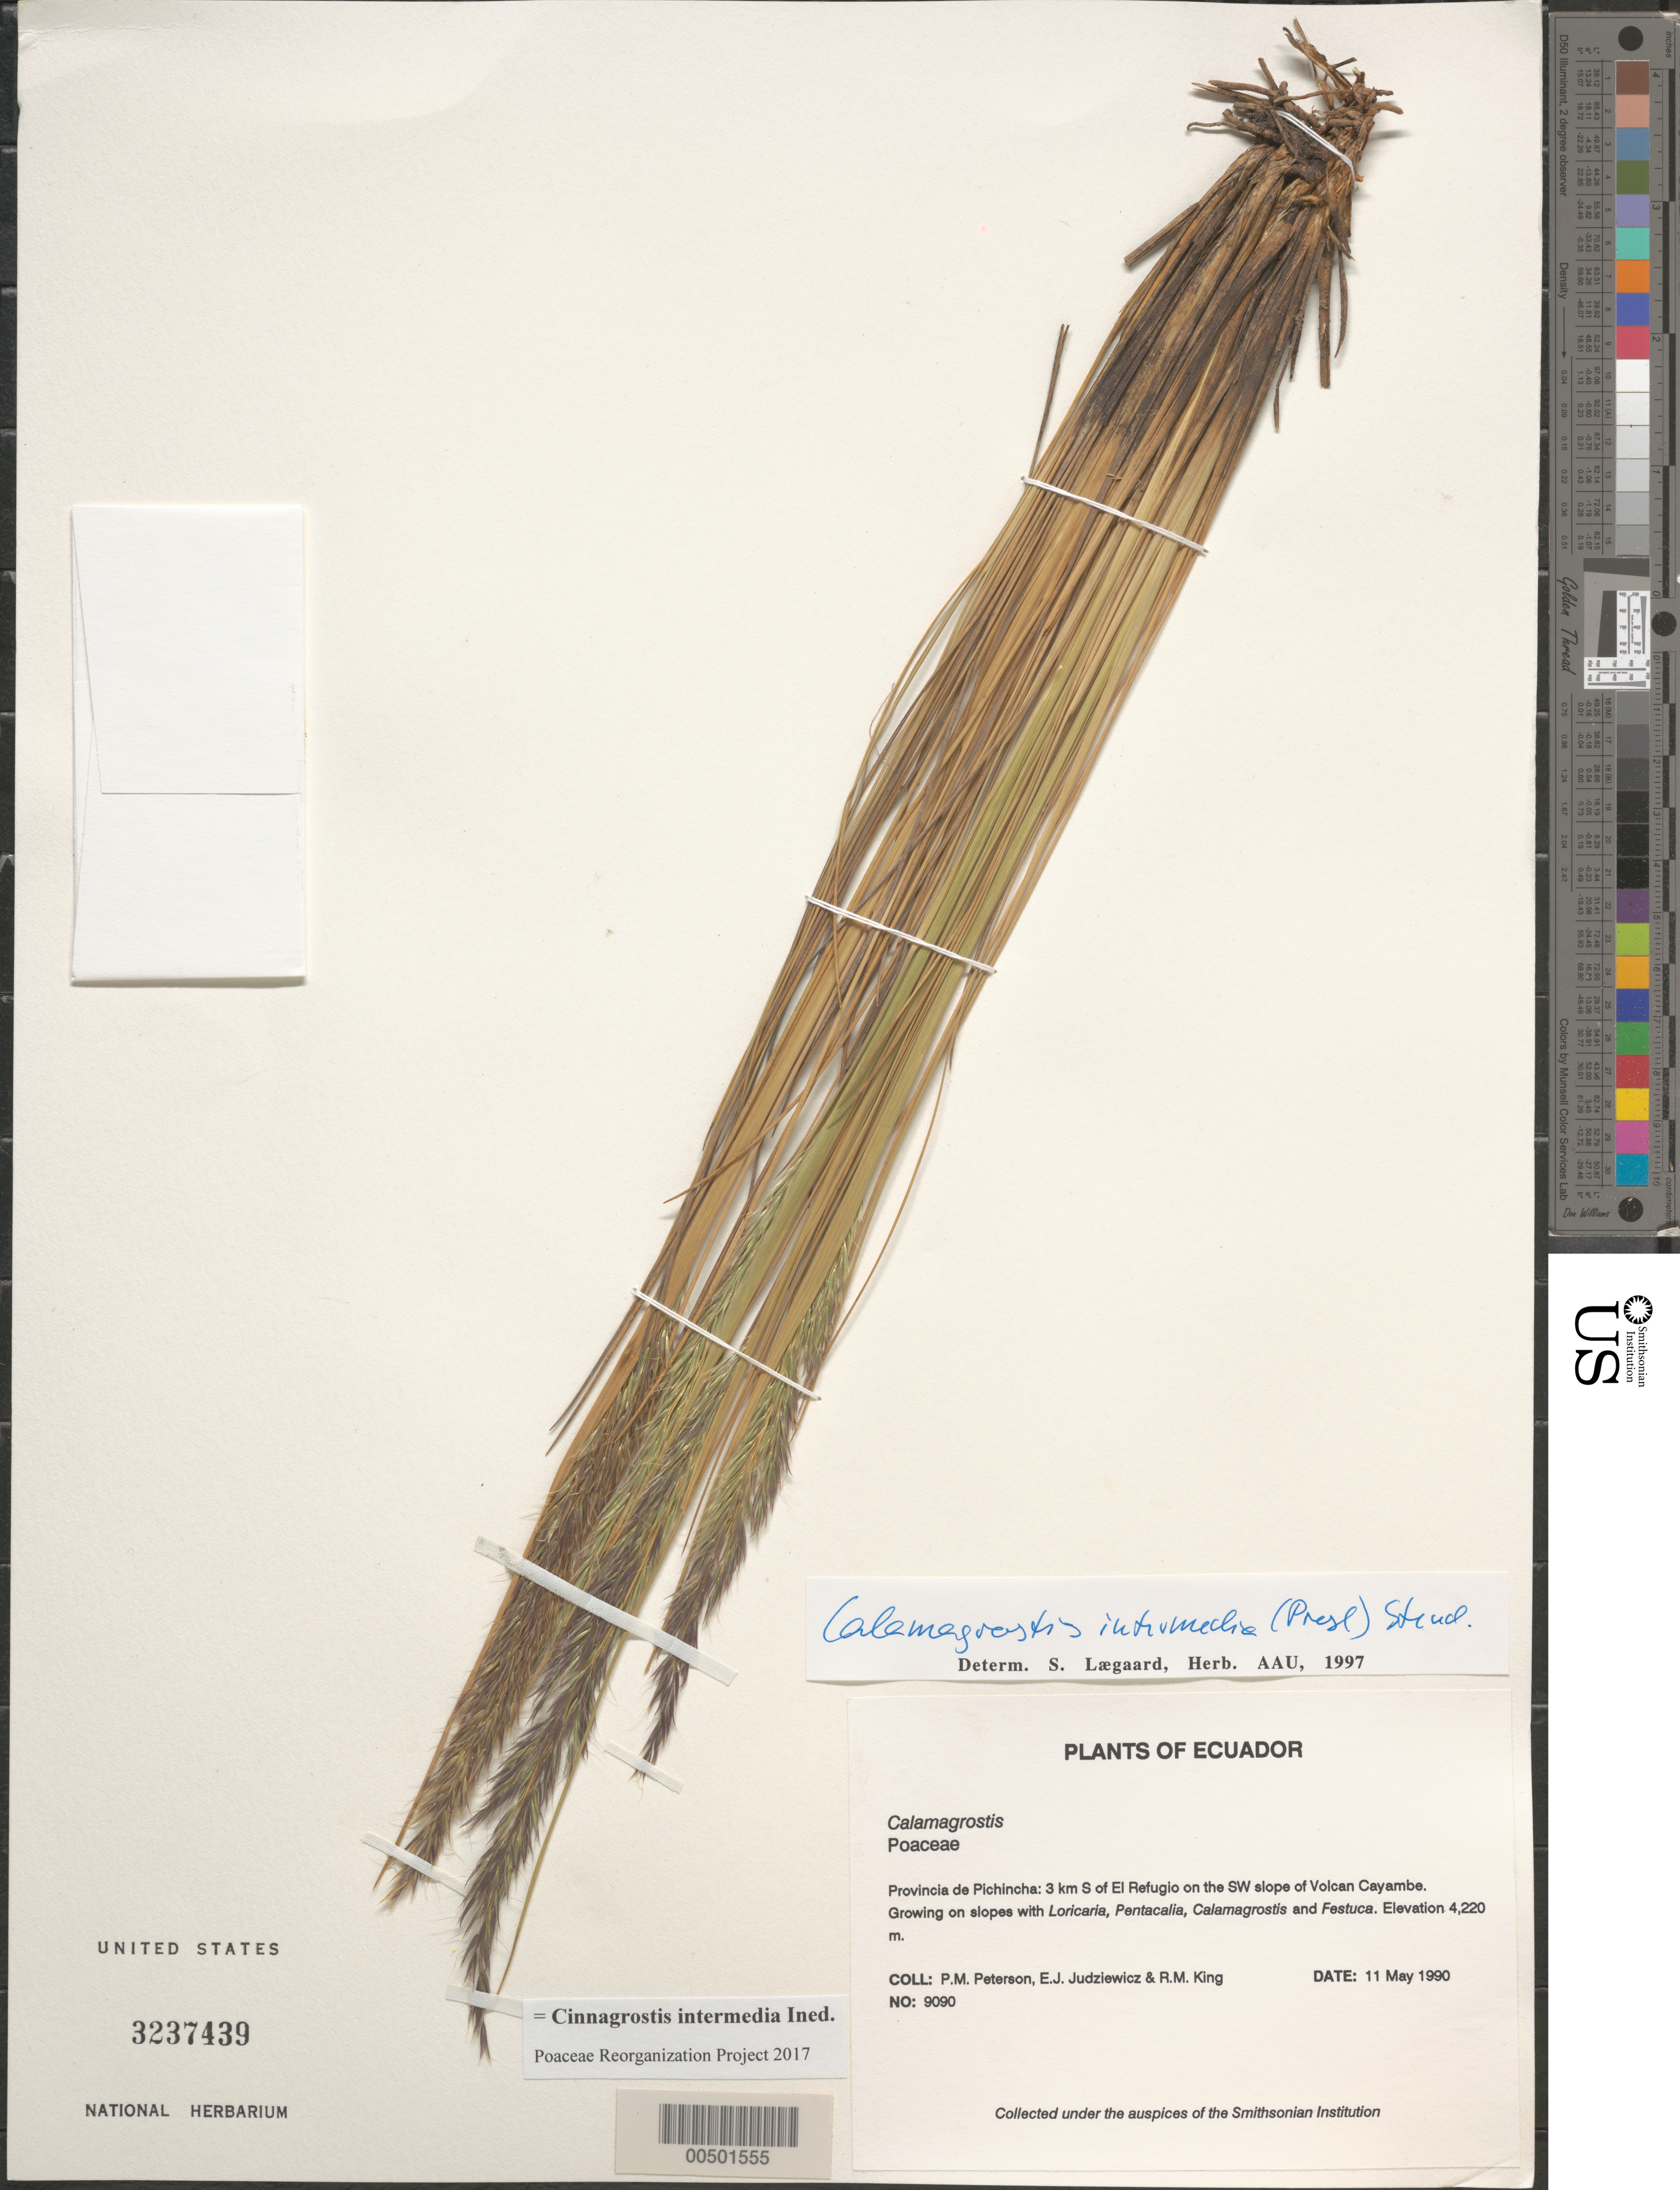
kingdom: Plantae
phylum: Tracheophyta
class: Liliopsida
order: Poales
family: Poaceae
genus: Cinnagrostis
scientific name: Cinnagrostis intermedia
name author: (J. Presl) P.M. Peterson et al.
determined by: Poaceae Reorganization Project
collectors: P. M. Peterson, E. J. Judziewicz & R. M. King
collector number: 09090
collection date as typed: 11 May 1990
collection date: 1990-05-11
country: Ecuador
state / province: Pichincha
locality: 3 km S of El Refugio on the SW slope of Volcan Cayambe.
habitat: Growing on slopes with Loricaria, Pentacalia, Calamagrostis and Festuca.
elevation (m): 4220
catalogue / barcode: US 3237439